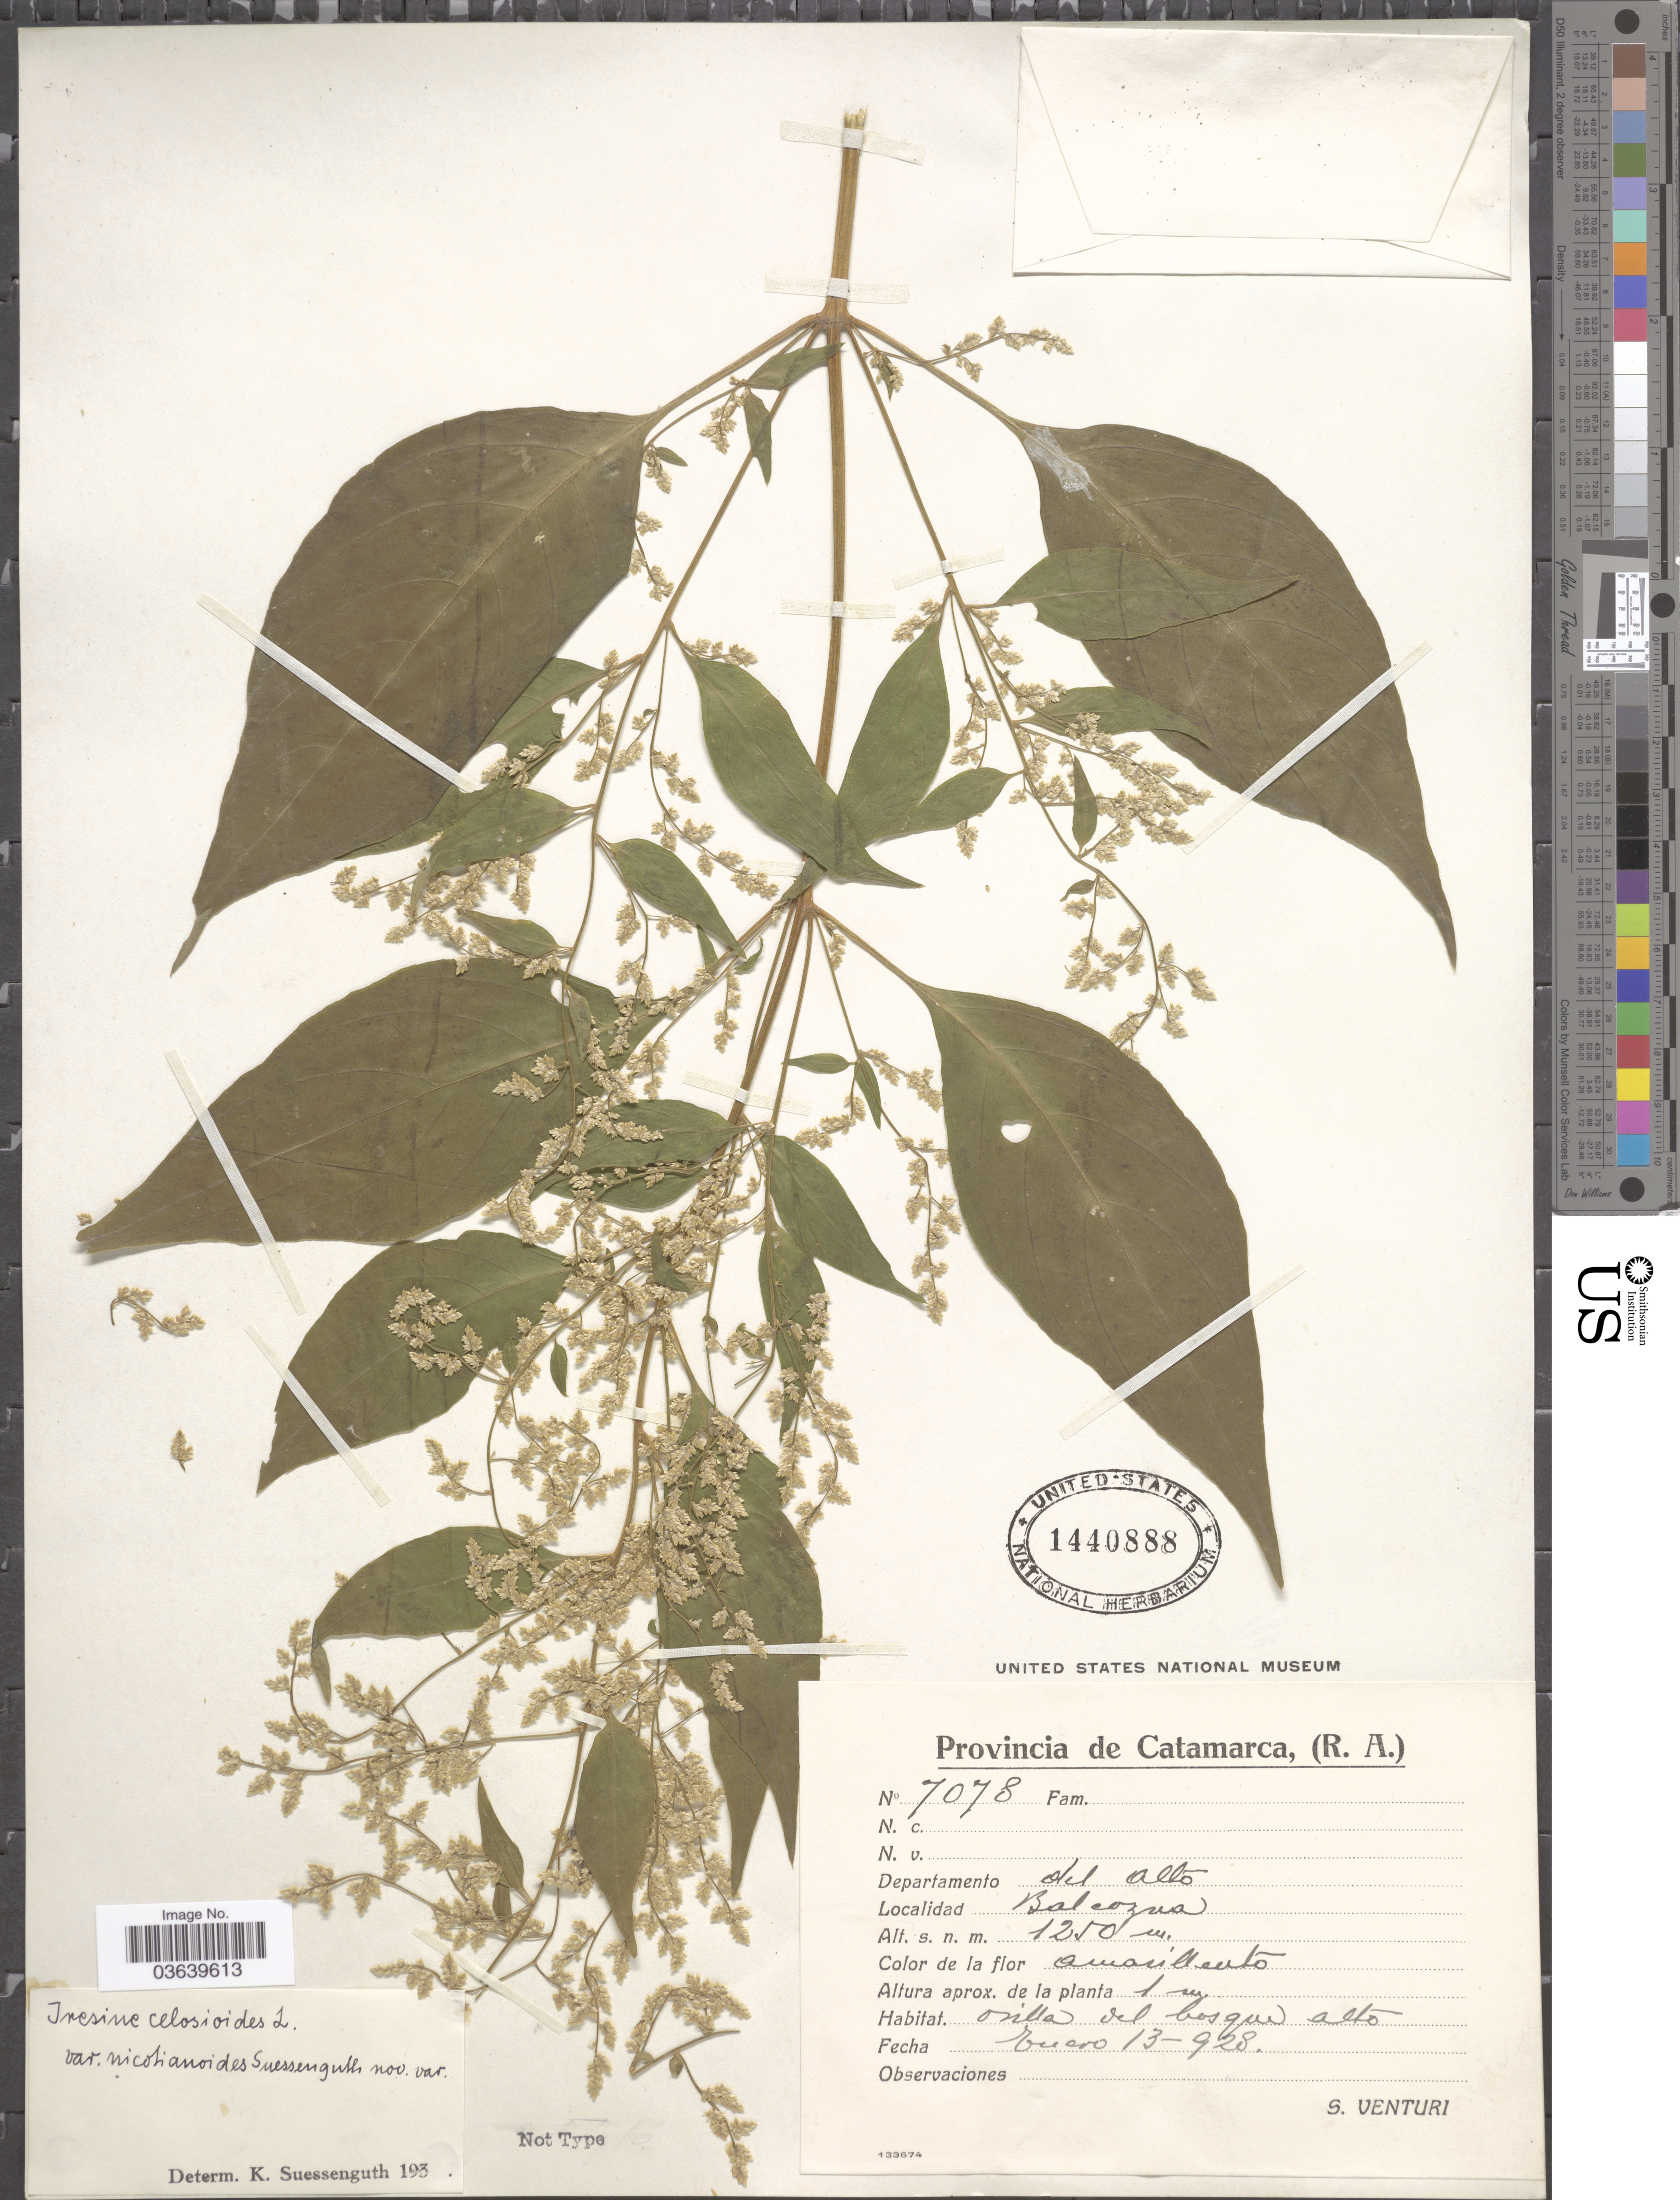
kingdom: Plantae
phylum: Tracheophyta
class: Magnoliopsida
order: Caryophyllales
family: Amaranthaceae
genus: Iresine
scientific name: Iresine diffusa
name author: Humb. & Bonpl. ex Willd.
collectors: S. Venturi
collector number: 7078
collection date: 1928-01-13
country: Argentina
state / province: Catamarca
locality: Departamento del Alto, Balcozna.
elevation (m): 1250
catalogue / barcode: US 1440888